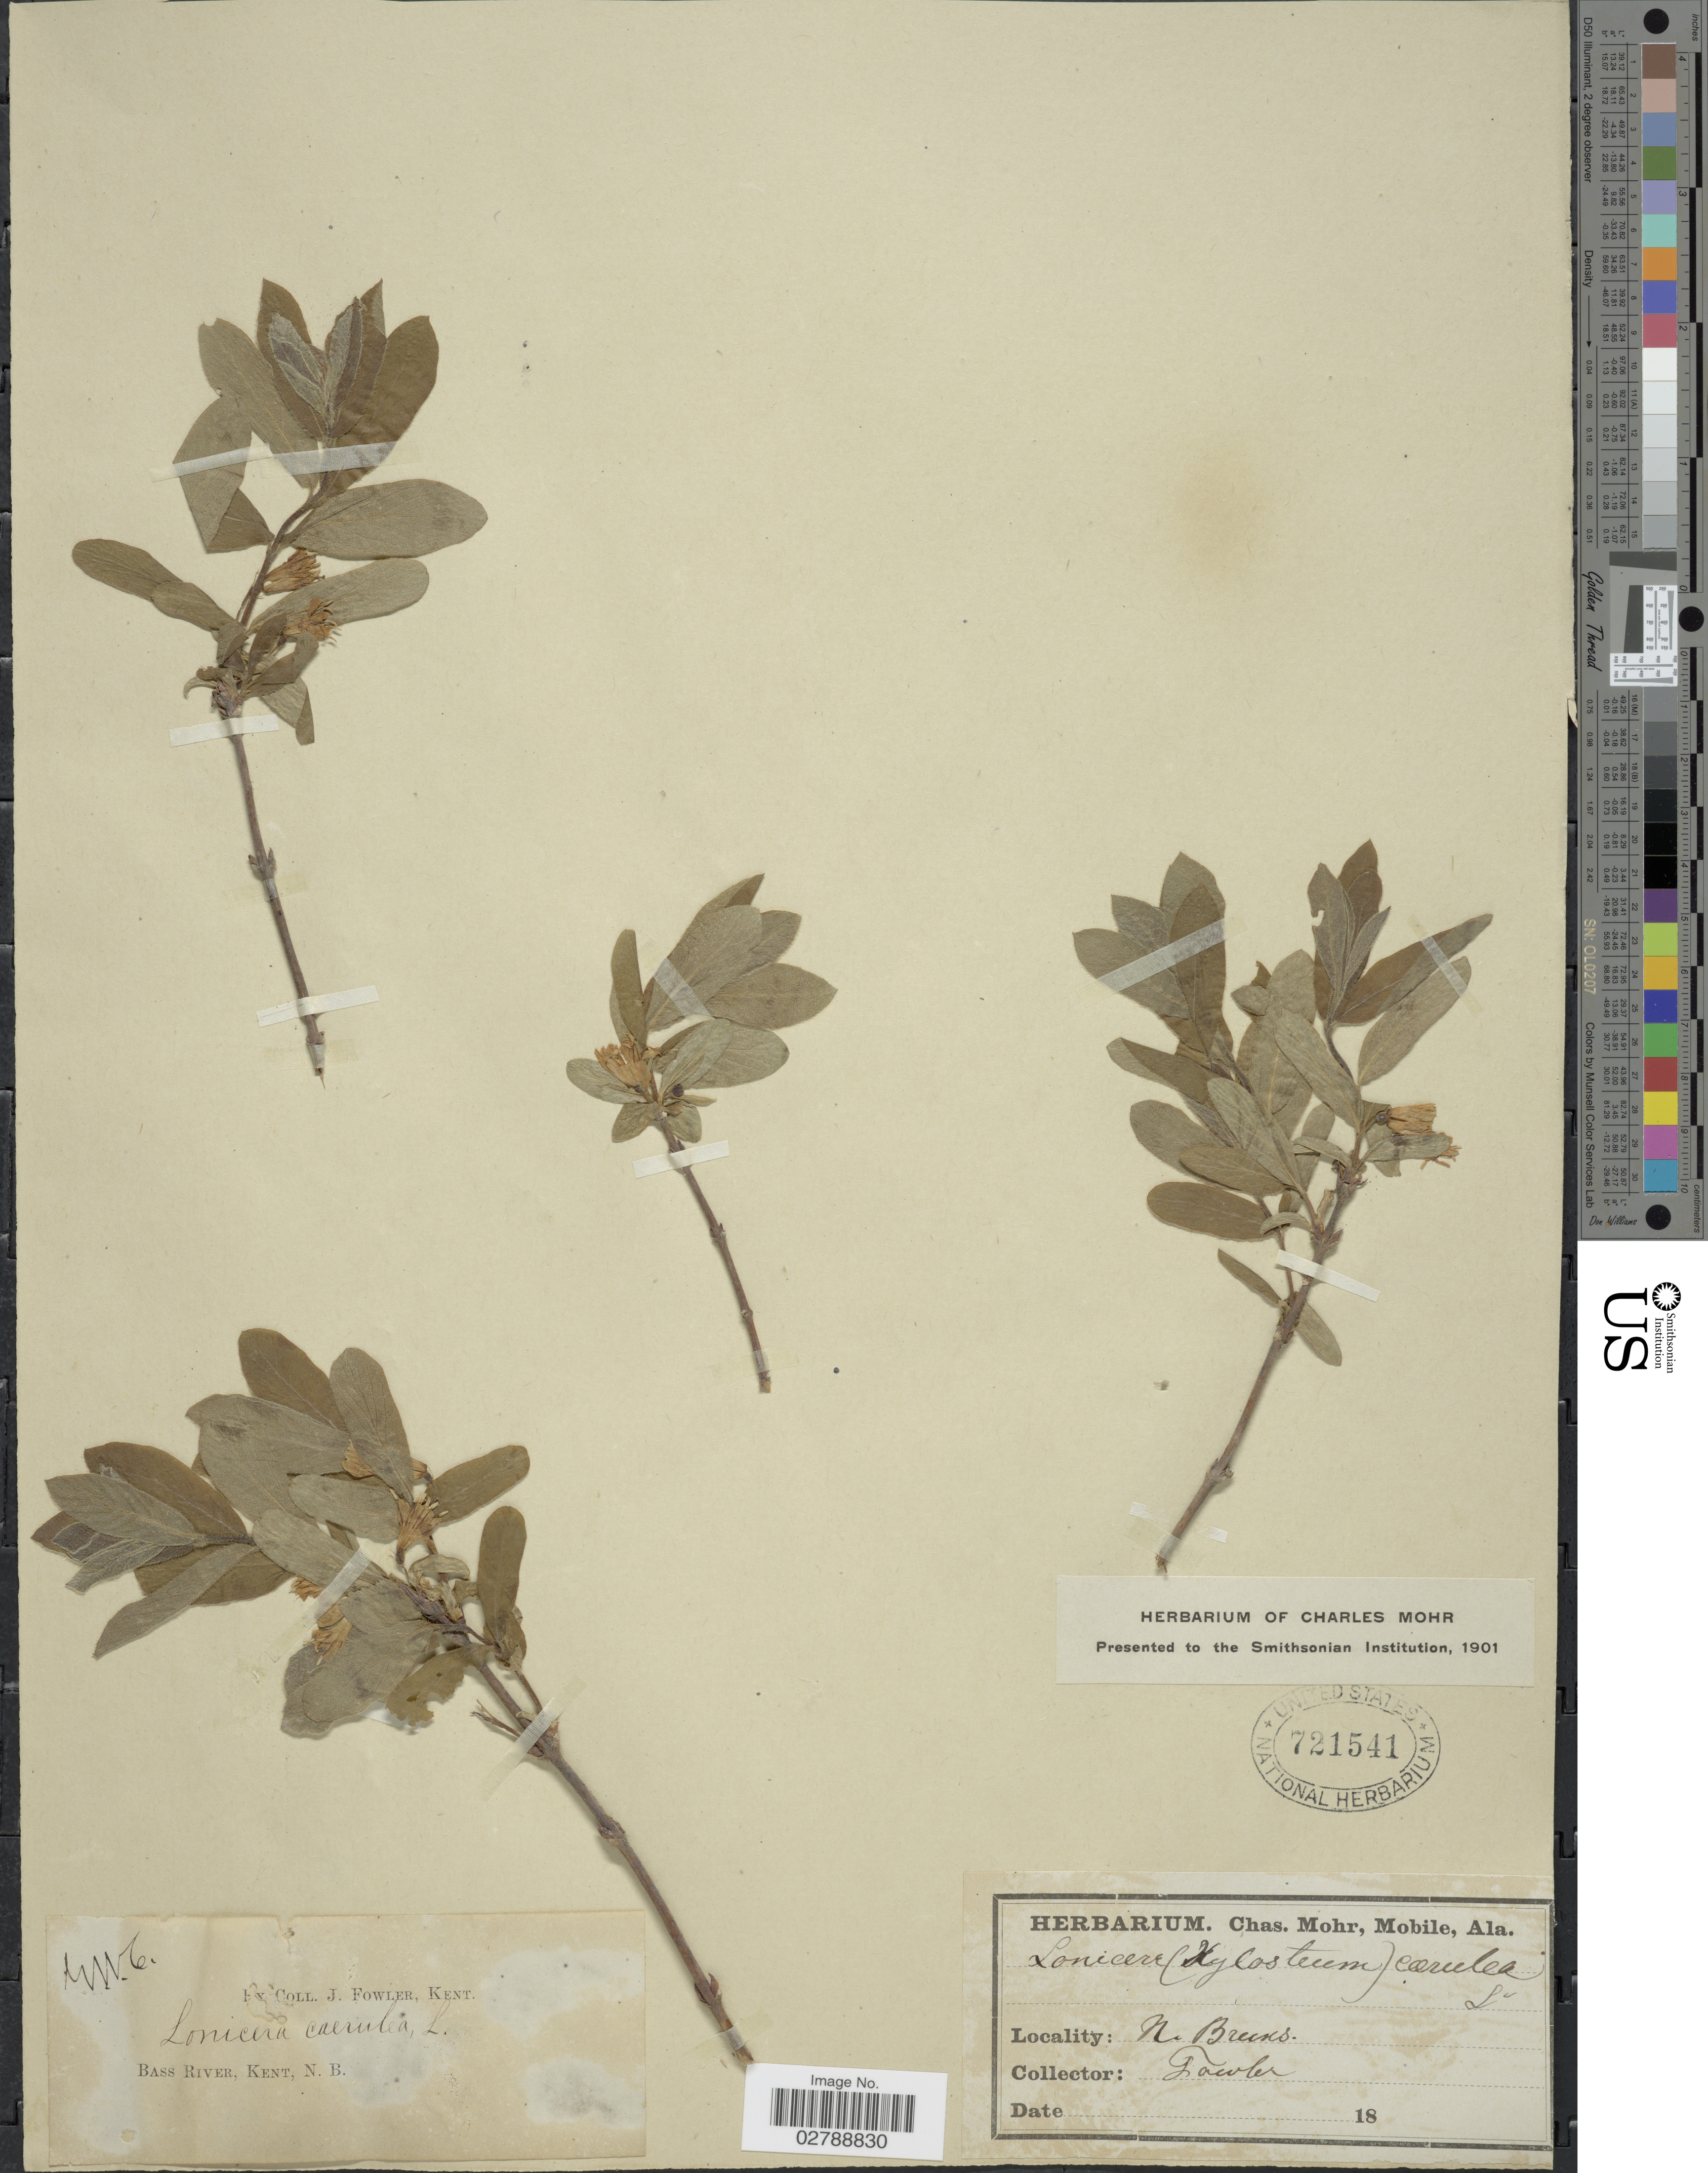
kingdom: Plantae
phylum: Tracheophyta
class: Magnoliopsida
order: Dipsacales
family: Caprifoliaceae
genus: Lonicera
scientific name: Lonicera caerulea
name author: L.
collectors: J. P. Fowler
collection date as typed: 18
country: Canada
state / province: New Brunswick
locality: Bass River, Kent, N.B.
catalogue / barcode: US 721541